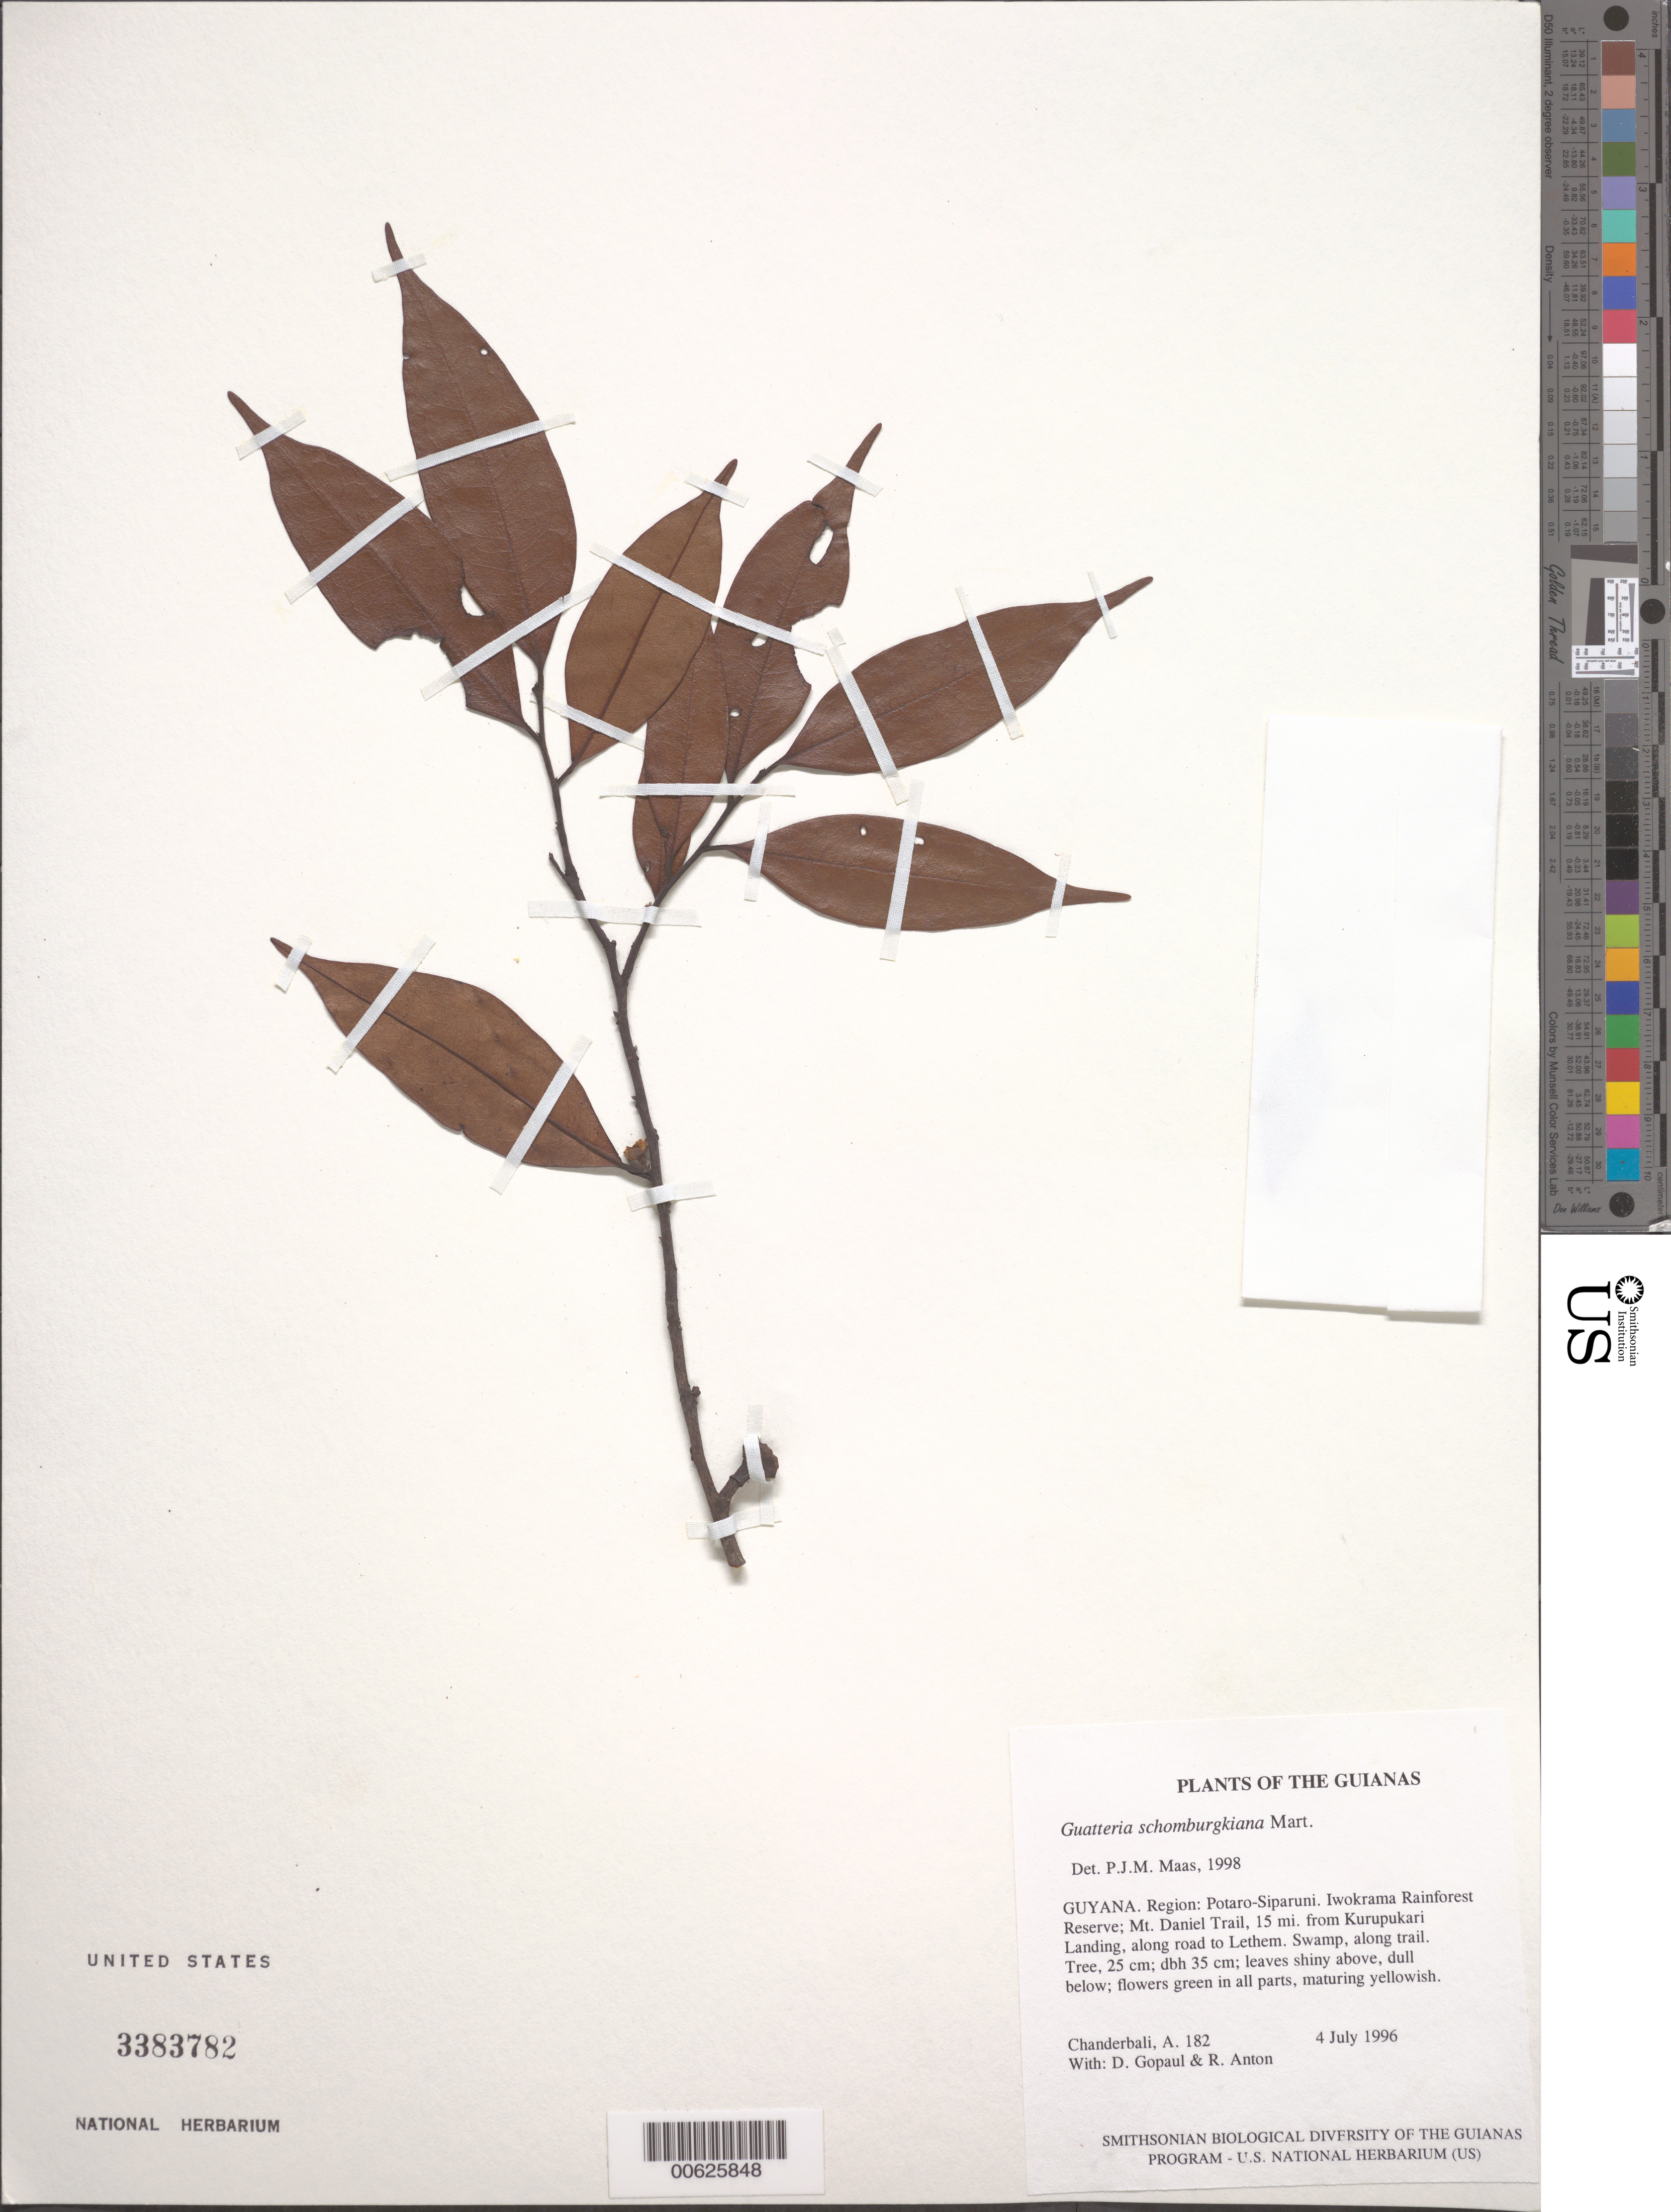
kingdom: Plantae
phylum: Tracheophyta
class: Magnoliopsida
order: Magnoliales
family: Annonaceae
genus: Guatteria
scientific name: Guatteria schomburgkiana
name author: Mart.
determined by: Maas, Paul J. M.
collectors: A. S. Chanderbali, D. Gopaul & R. Anton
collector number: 182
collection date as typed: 4 July 1996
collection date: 1996-07-04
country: Guyana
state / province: Potaro-Siparuni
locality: Iwokrama Rainforest Reserve; Mt. Daniel Trail, 15 mi. from Kurupukari Landing, along road to Lethem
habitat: Swamp, along trail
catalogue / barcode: US 3383782